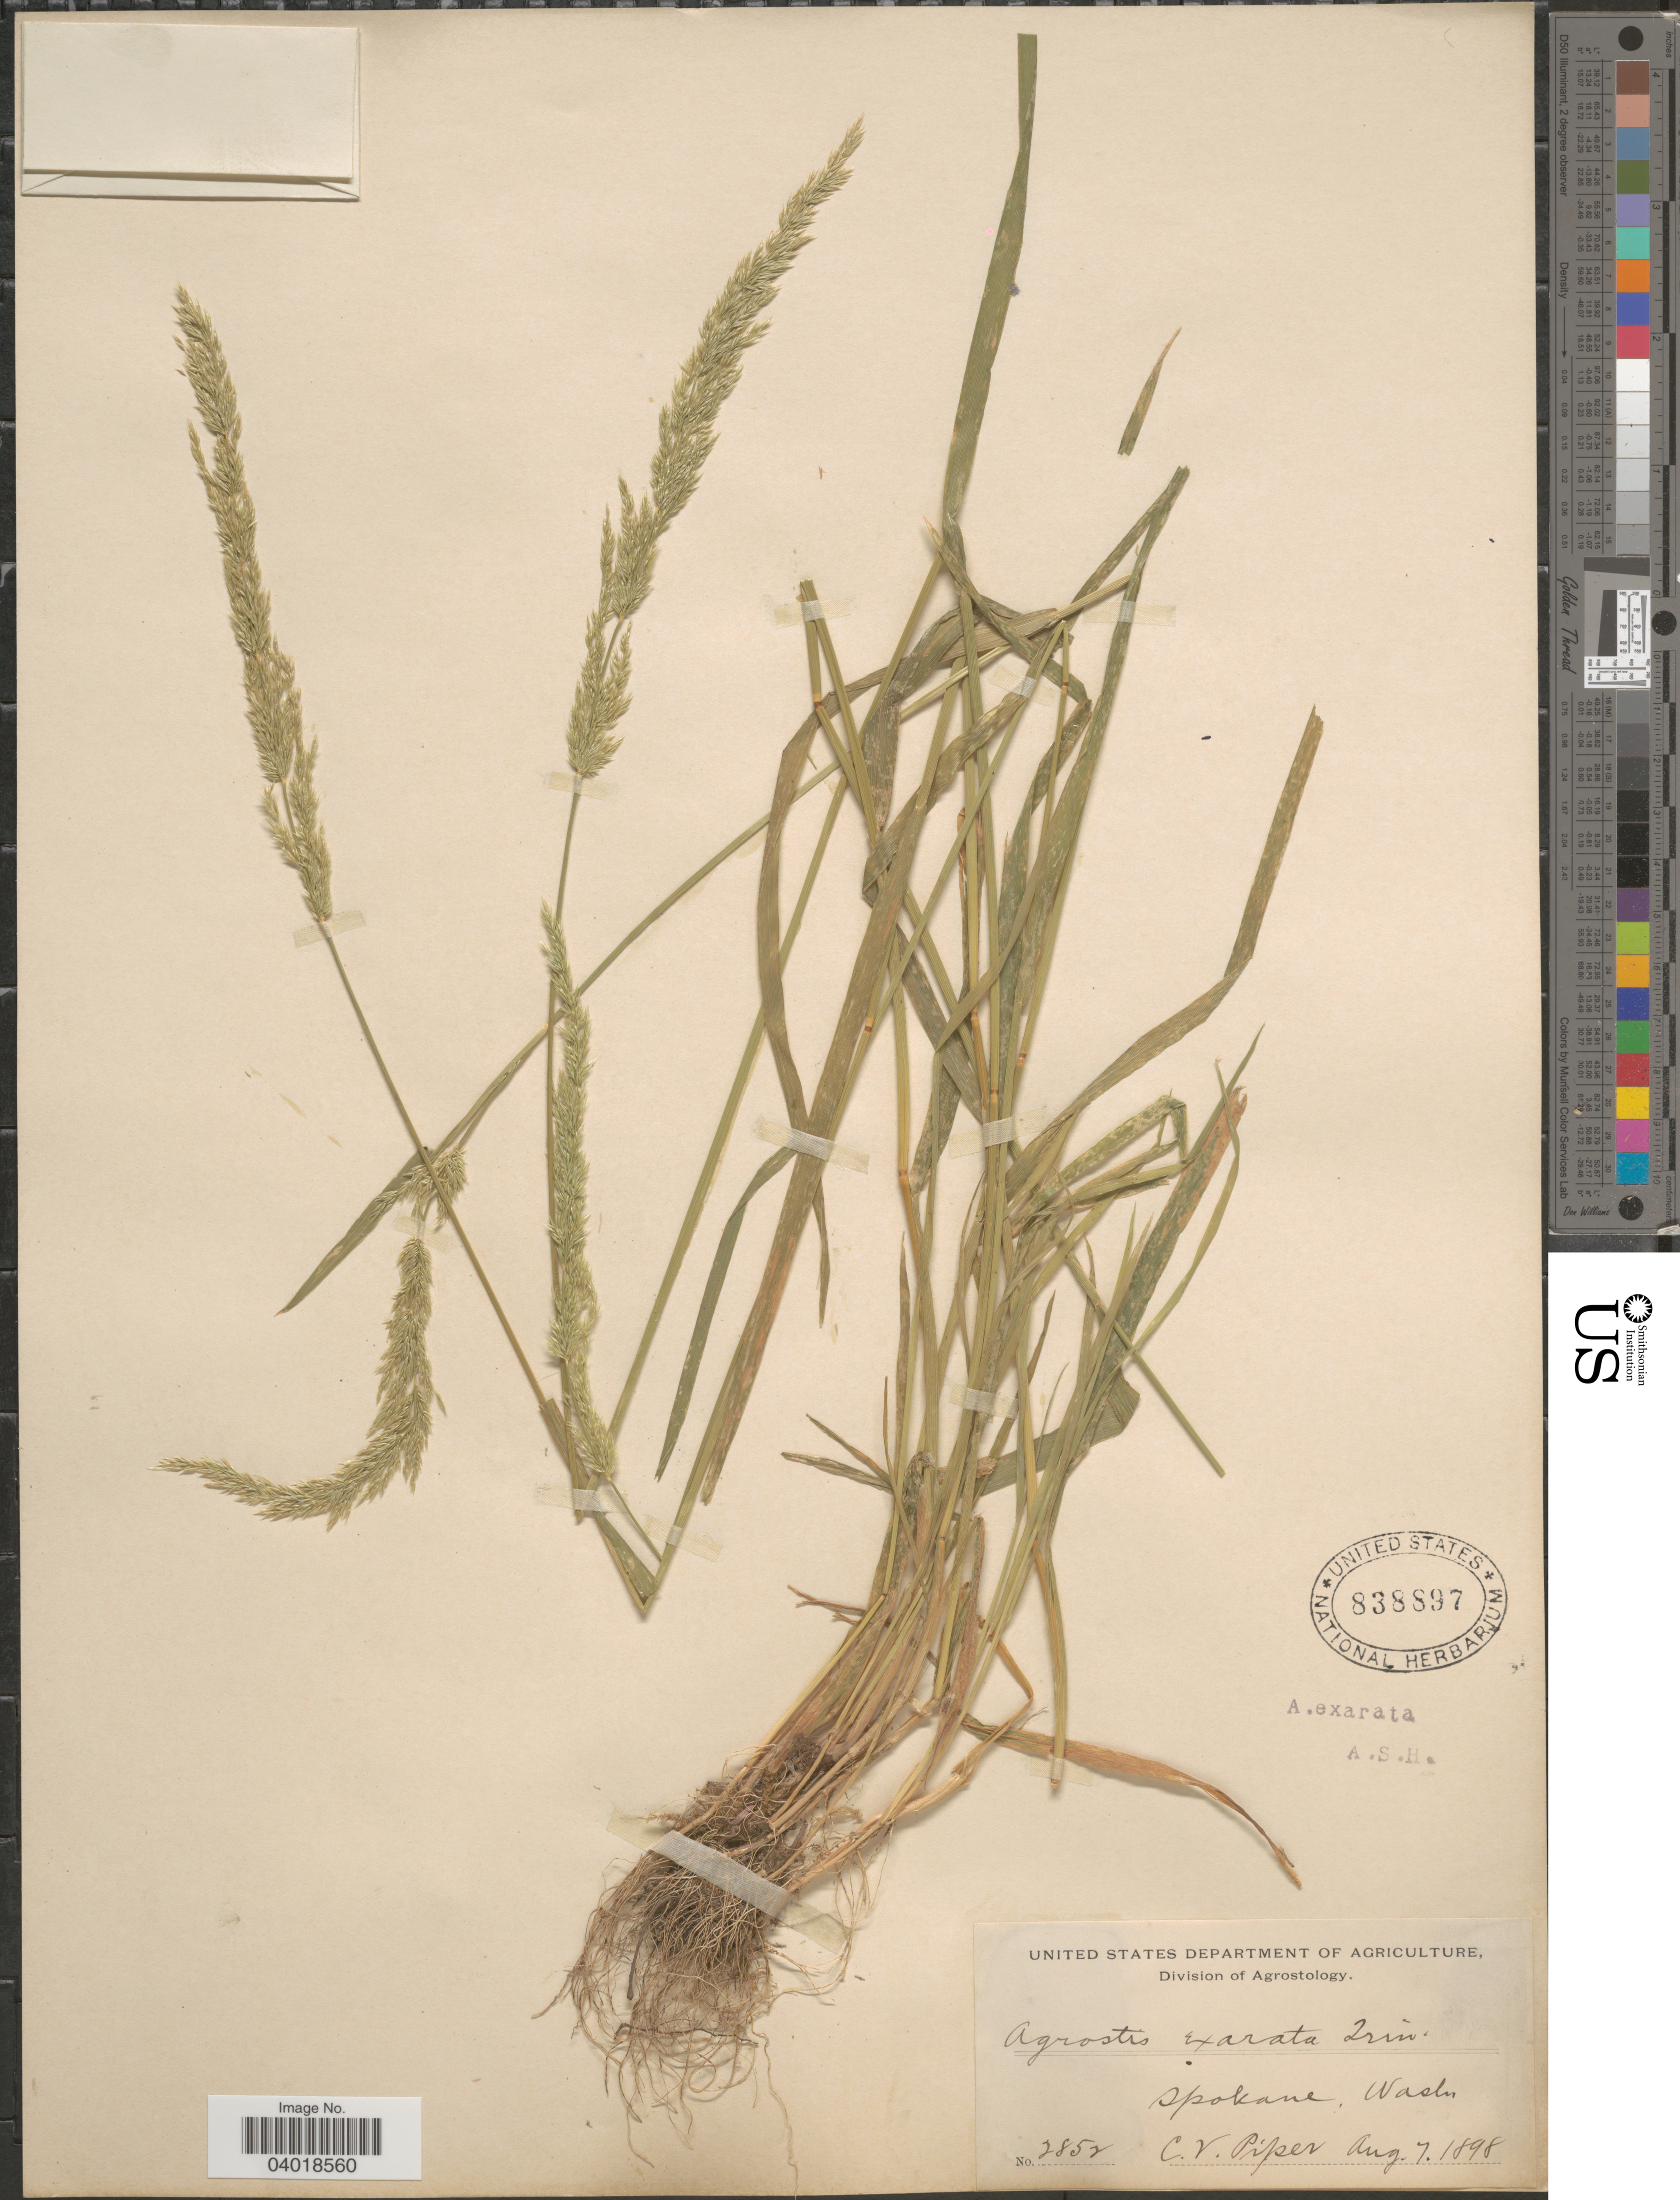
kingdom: Plantae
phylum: Tracheophyta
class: Liliopsida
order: Poales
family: Poaceae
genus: Agrostis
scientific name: Agrostis exarata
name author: Trin.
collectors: C. V. Piper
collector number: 2852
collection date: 1898-08-07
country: United States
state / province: Washington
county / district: Spokane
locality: Spokane.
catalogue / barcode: US 838897